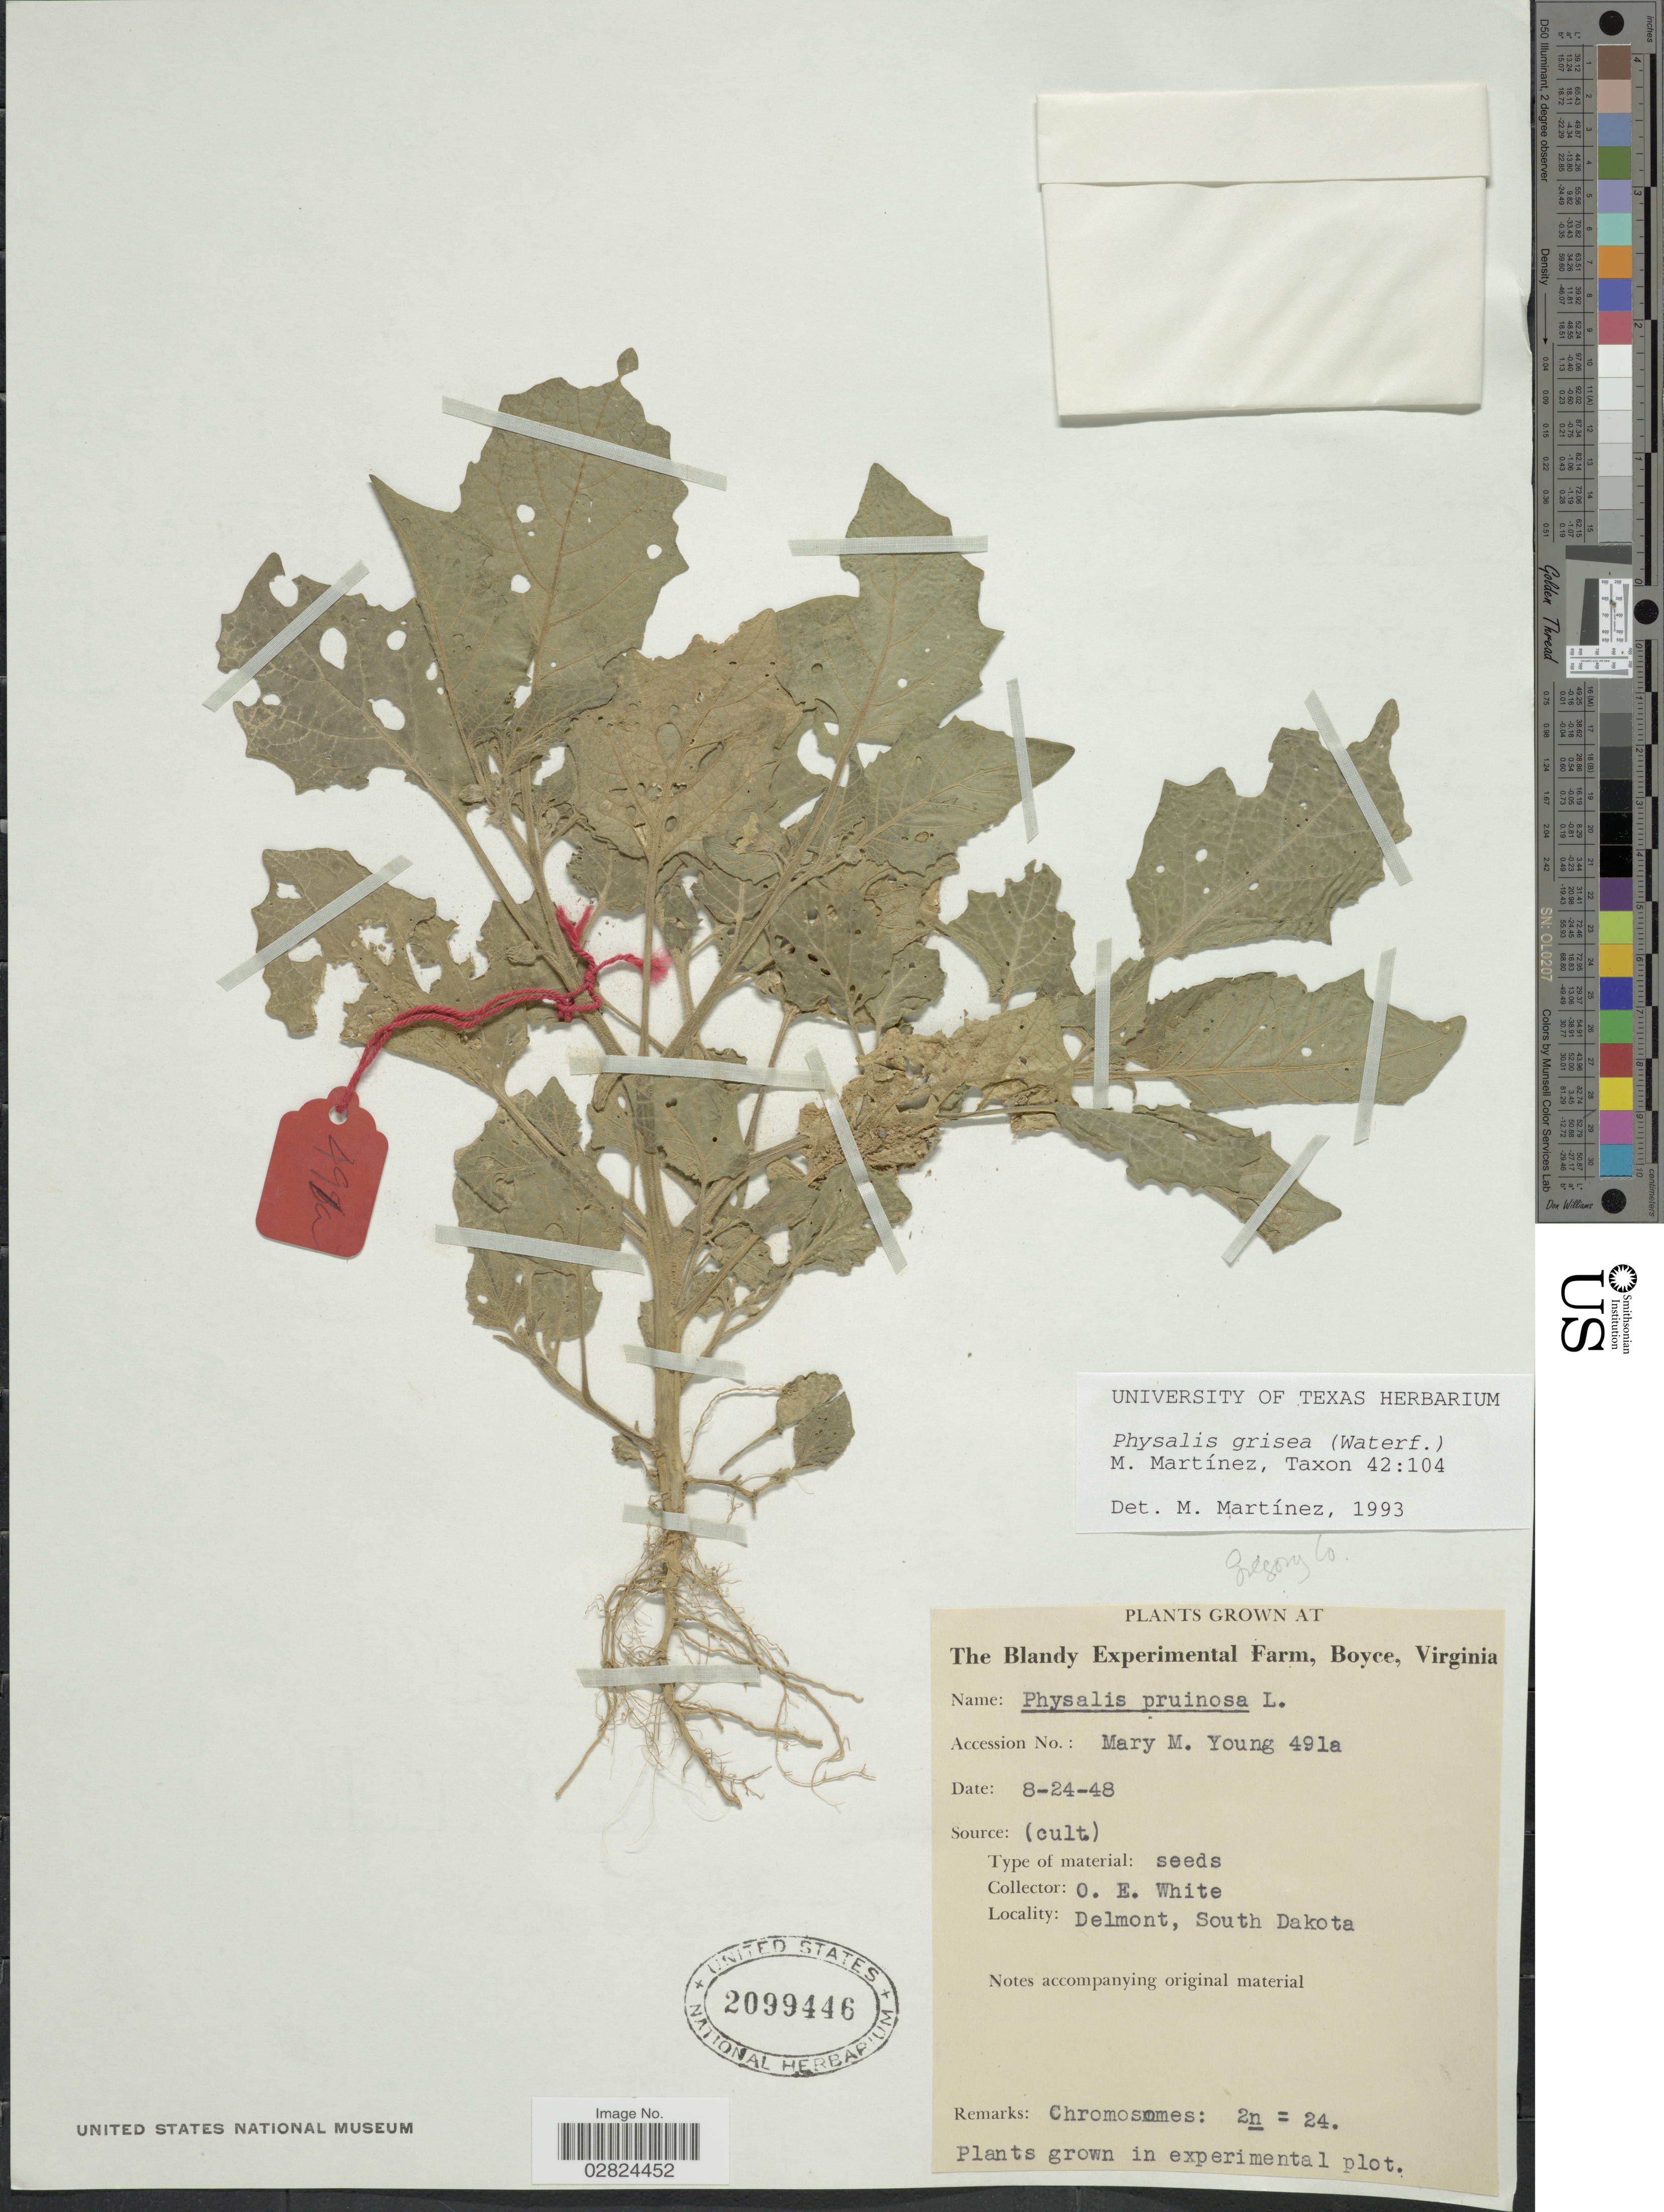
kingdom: Plantae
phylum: Tracheophyta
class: Magnoliopsida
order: Solanales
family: Solanaceae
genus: Physalis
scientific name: Physalis grisea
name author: (Waterf.) M. Martinez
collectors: M. Young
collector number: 491a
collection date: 1948-08-24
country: United States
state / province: Virginia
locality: The Blandy Experimental Farm, Boyce.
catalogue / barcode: US 2099446